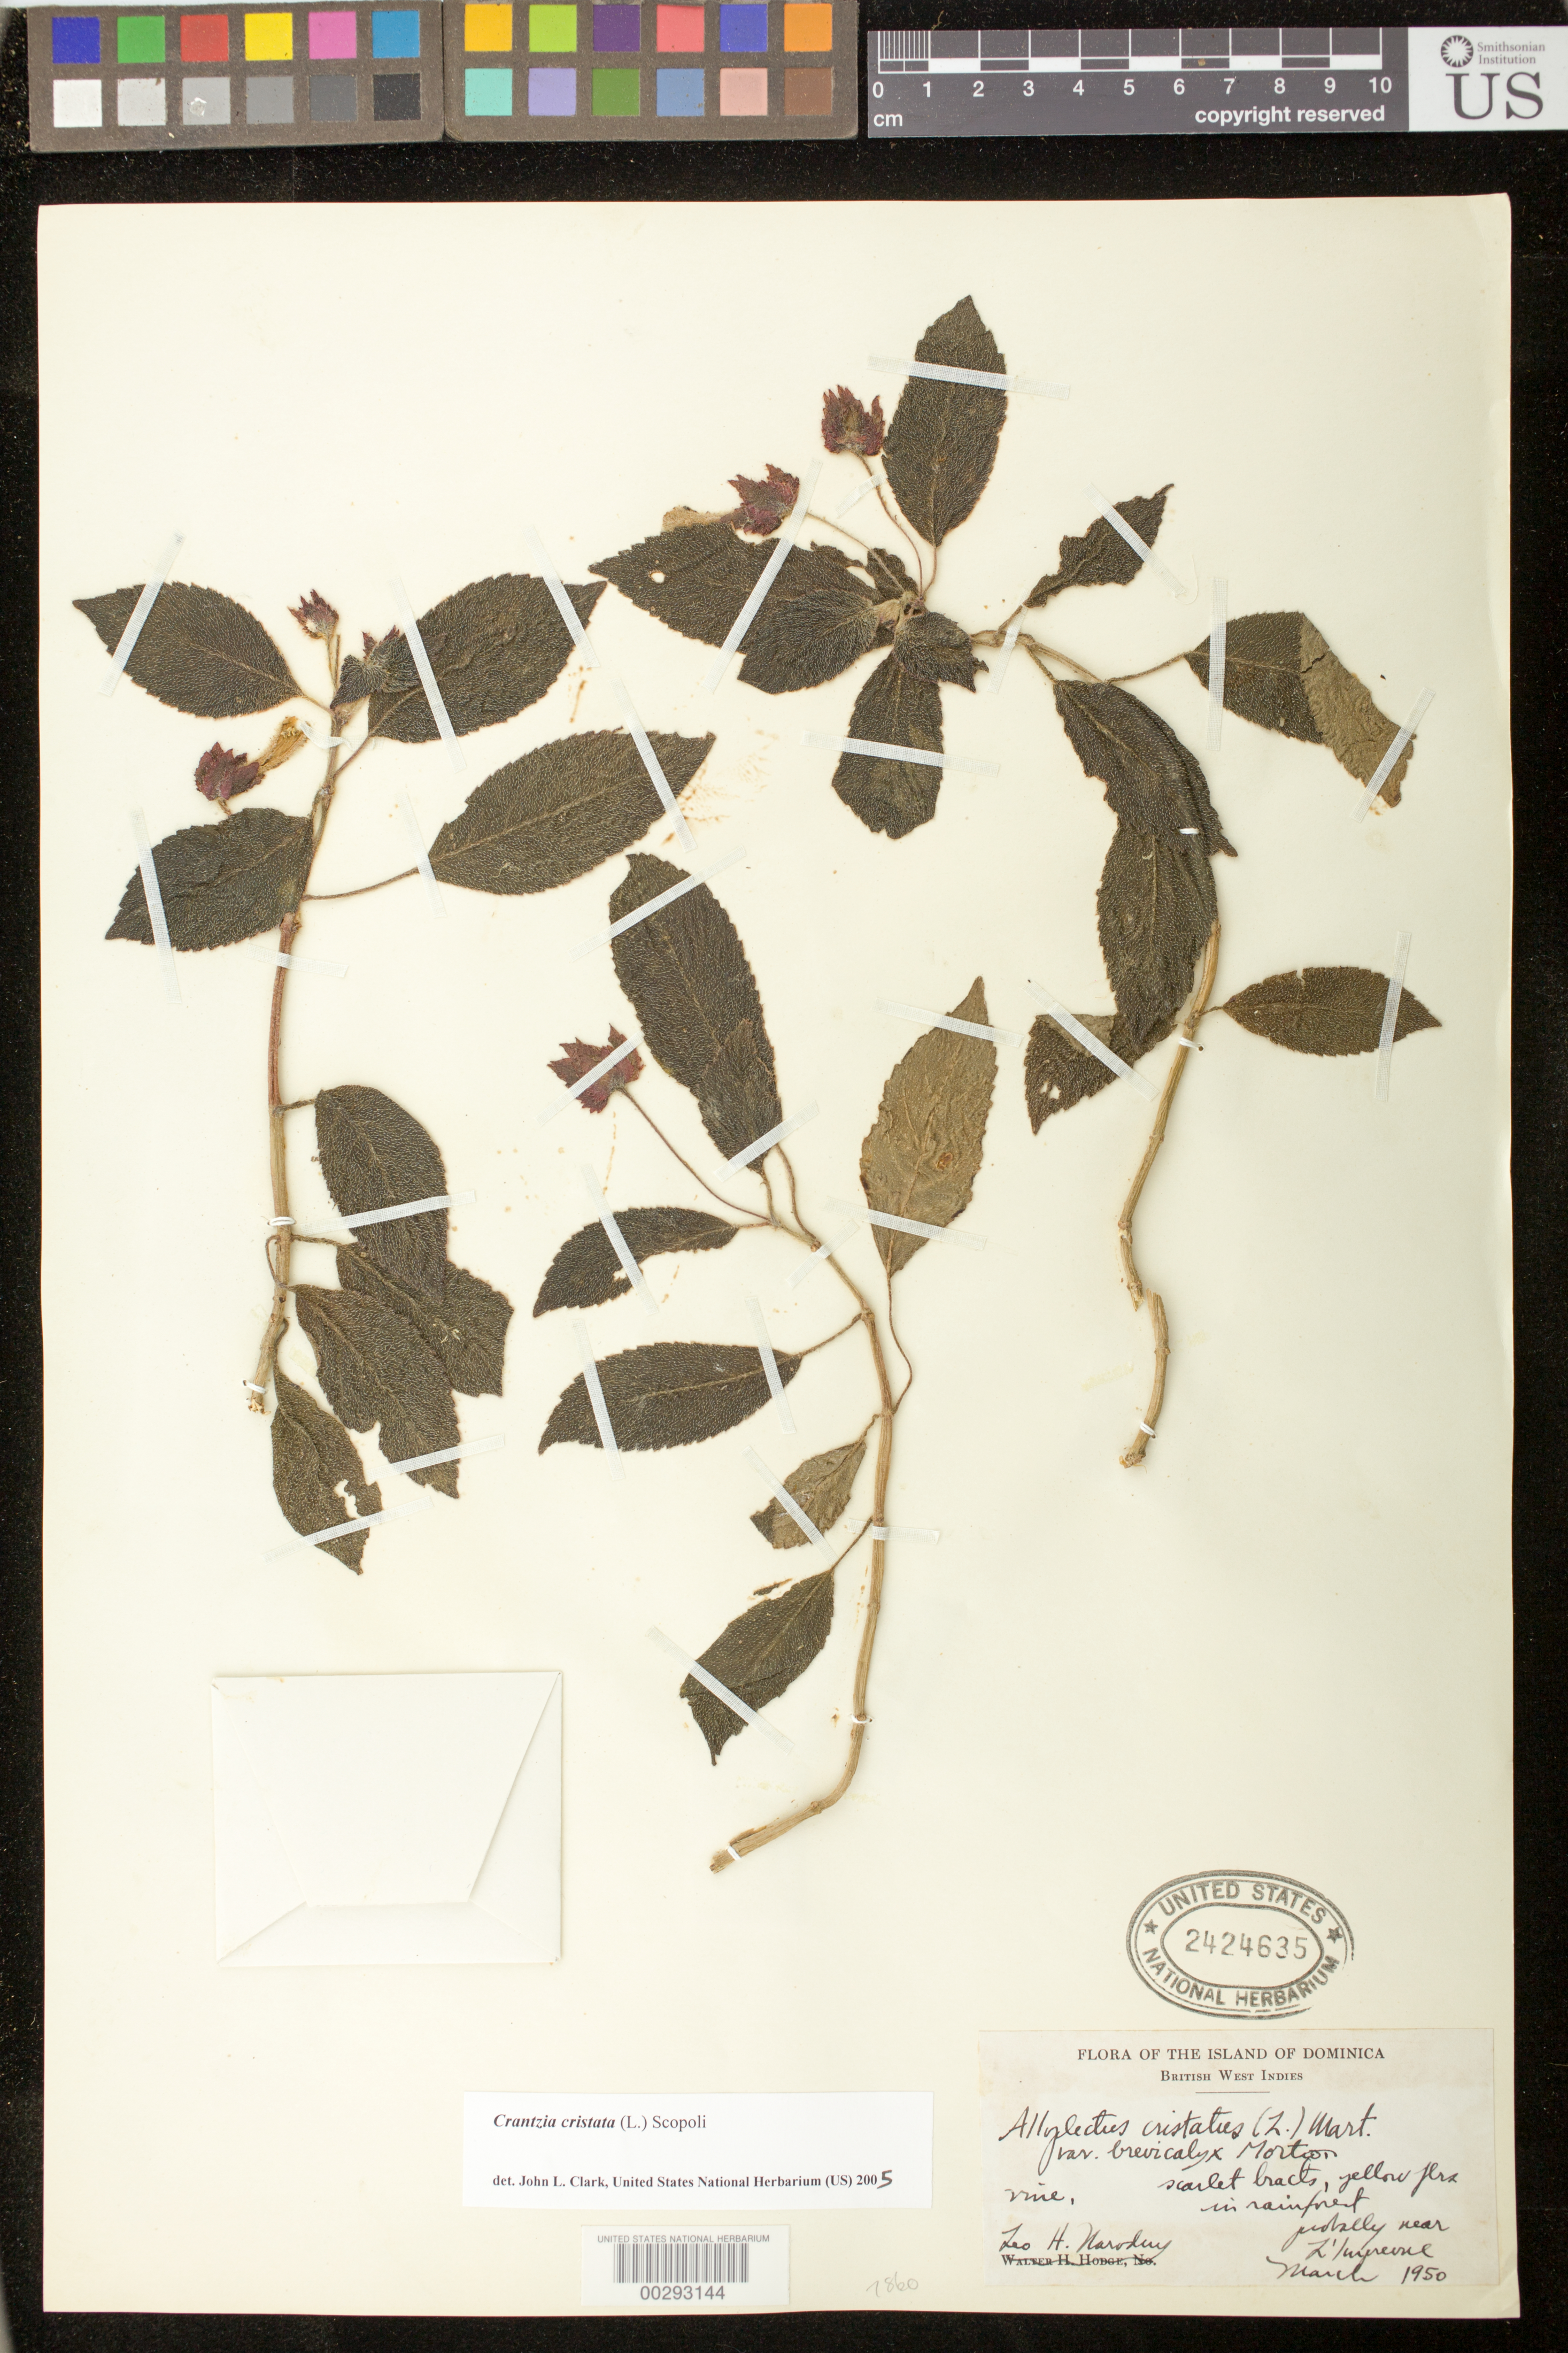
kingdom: Plantae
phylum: Tracheophyta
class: Magnoliopsida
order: Lamiales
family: Gesneriaceae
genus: Crantzia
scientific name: Crantzia cristata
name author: (L.) Scop. ex Fritsch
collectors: L. Naroduy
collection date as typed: Mar 1950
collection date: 1950-03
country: Dominica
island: Dominica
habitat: Rainforest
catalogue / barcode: US 2424635